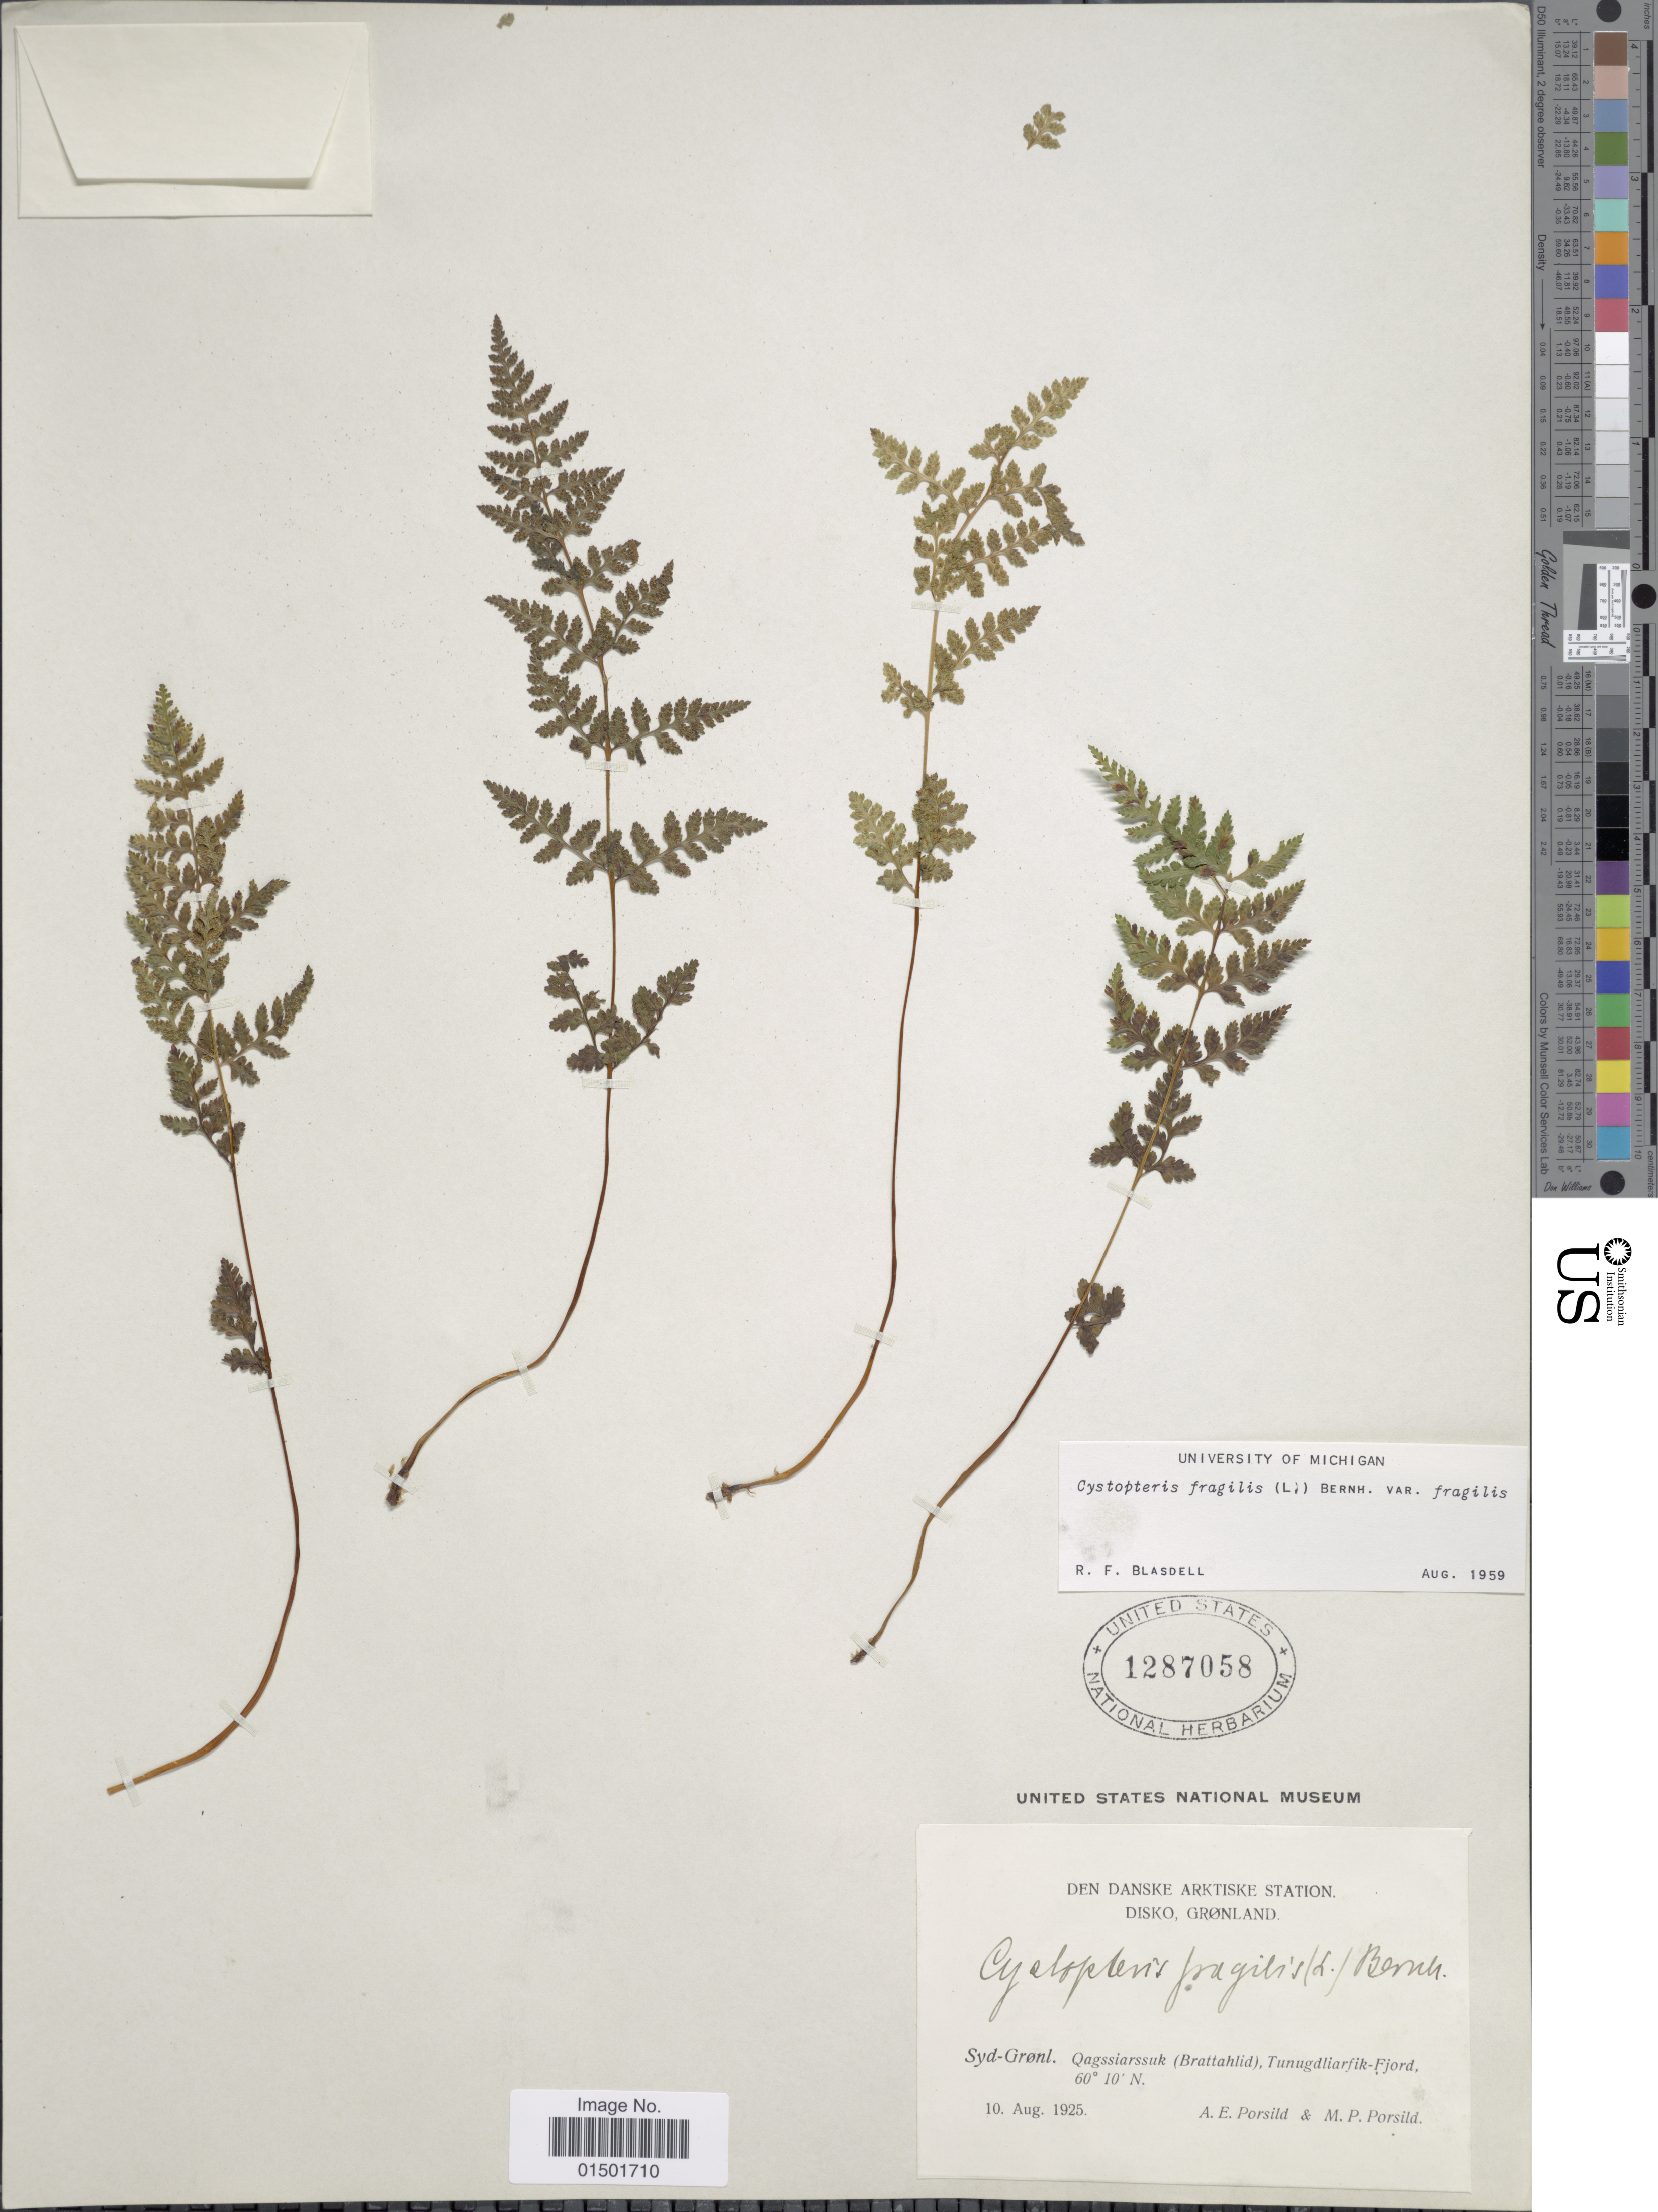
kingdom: Plantae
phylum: Tracheophyta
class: Polypodiopsida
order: Polypodiales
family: Cystopteridaceae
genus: Cystopteris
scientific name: Cystopteris fragilis var. fragilis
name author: (L.) Bernh.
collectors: A. E. Porsild & M. P. Porsild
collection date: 1925-08-10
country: Greenland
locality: Den Danske Arktiske Station Disko, Gronland. Syd-Gronl. Qagssiarssuk (Brattahlid), Tunugdliarfik-Fjord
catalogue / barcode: US 1287058